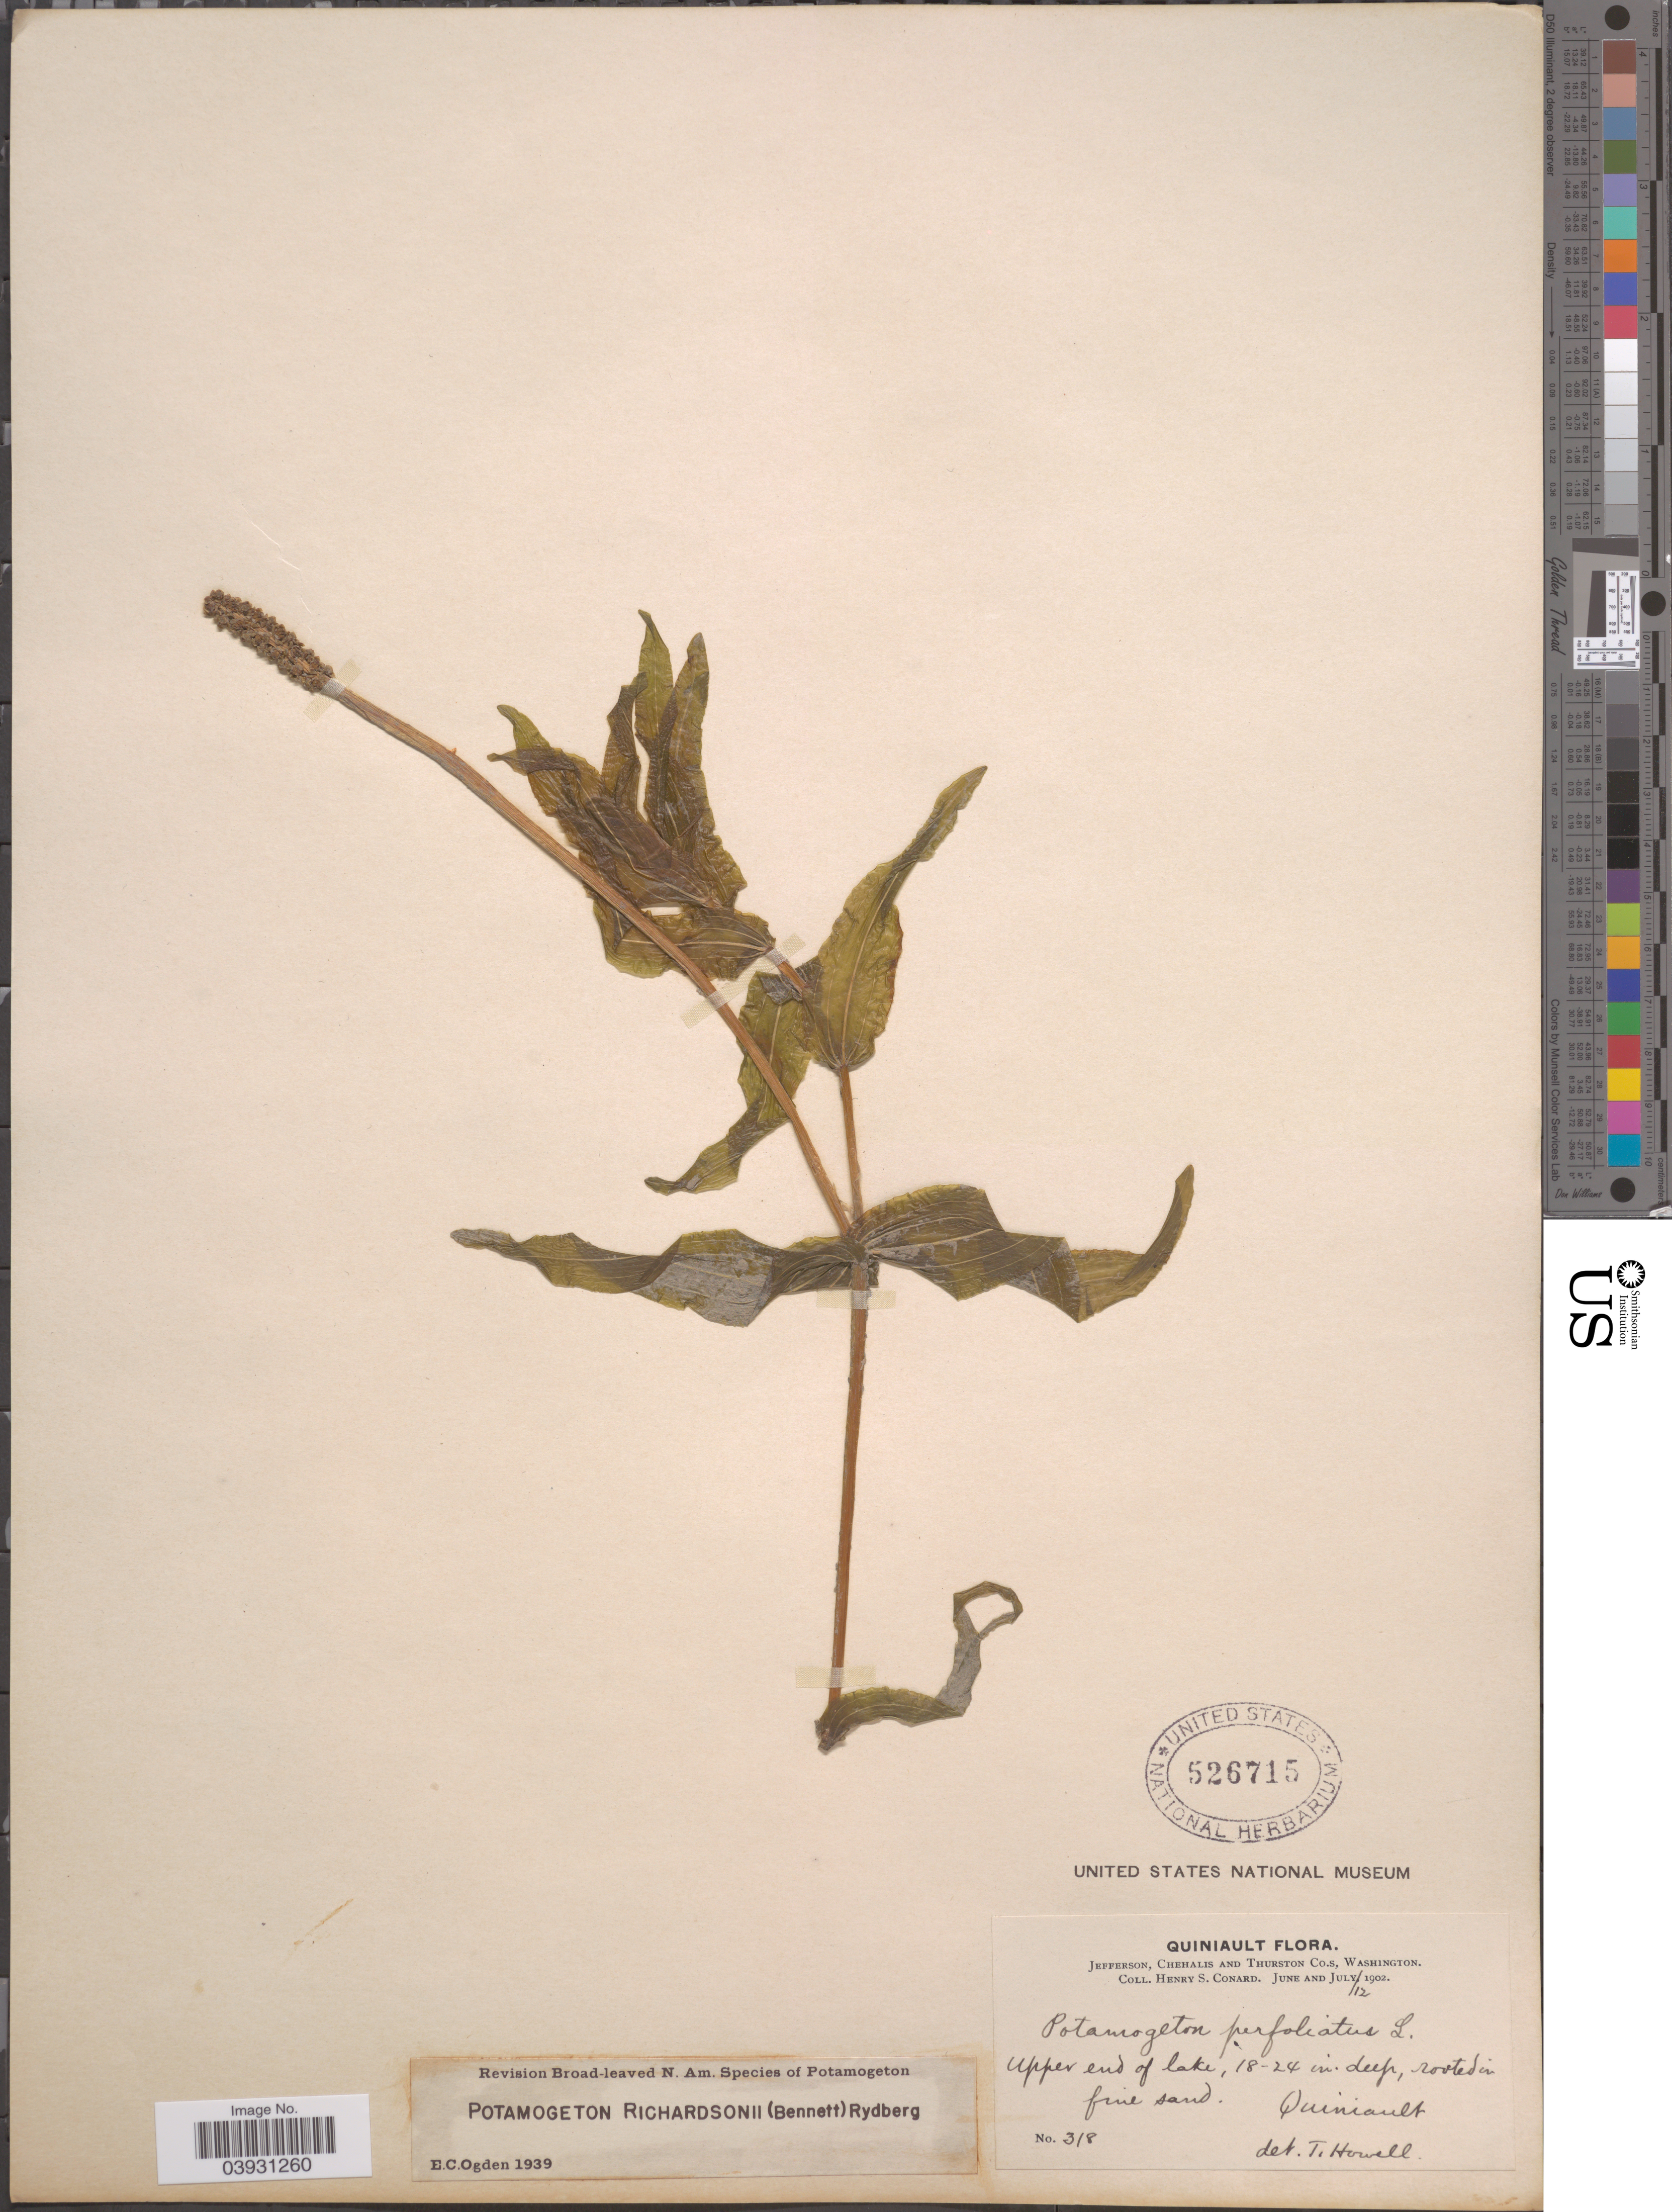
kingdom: Plantae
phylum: Tracheophyta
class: Liliopsida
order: Alismatales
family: Potamogetonaceae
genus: Potamogeton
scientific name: Potamogeton richardsonii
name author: (A.W. Benn.) Rydb.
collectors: H. S. Conard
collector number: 318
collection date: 1902-07-12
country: United States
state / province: Washington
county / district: Thurston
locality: Quiniault. Jefferson, Chehalis and Thurston Co.s. Upper end of lake.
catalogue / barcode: US 526715